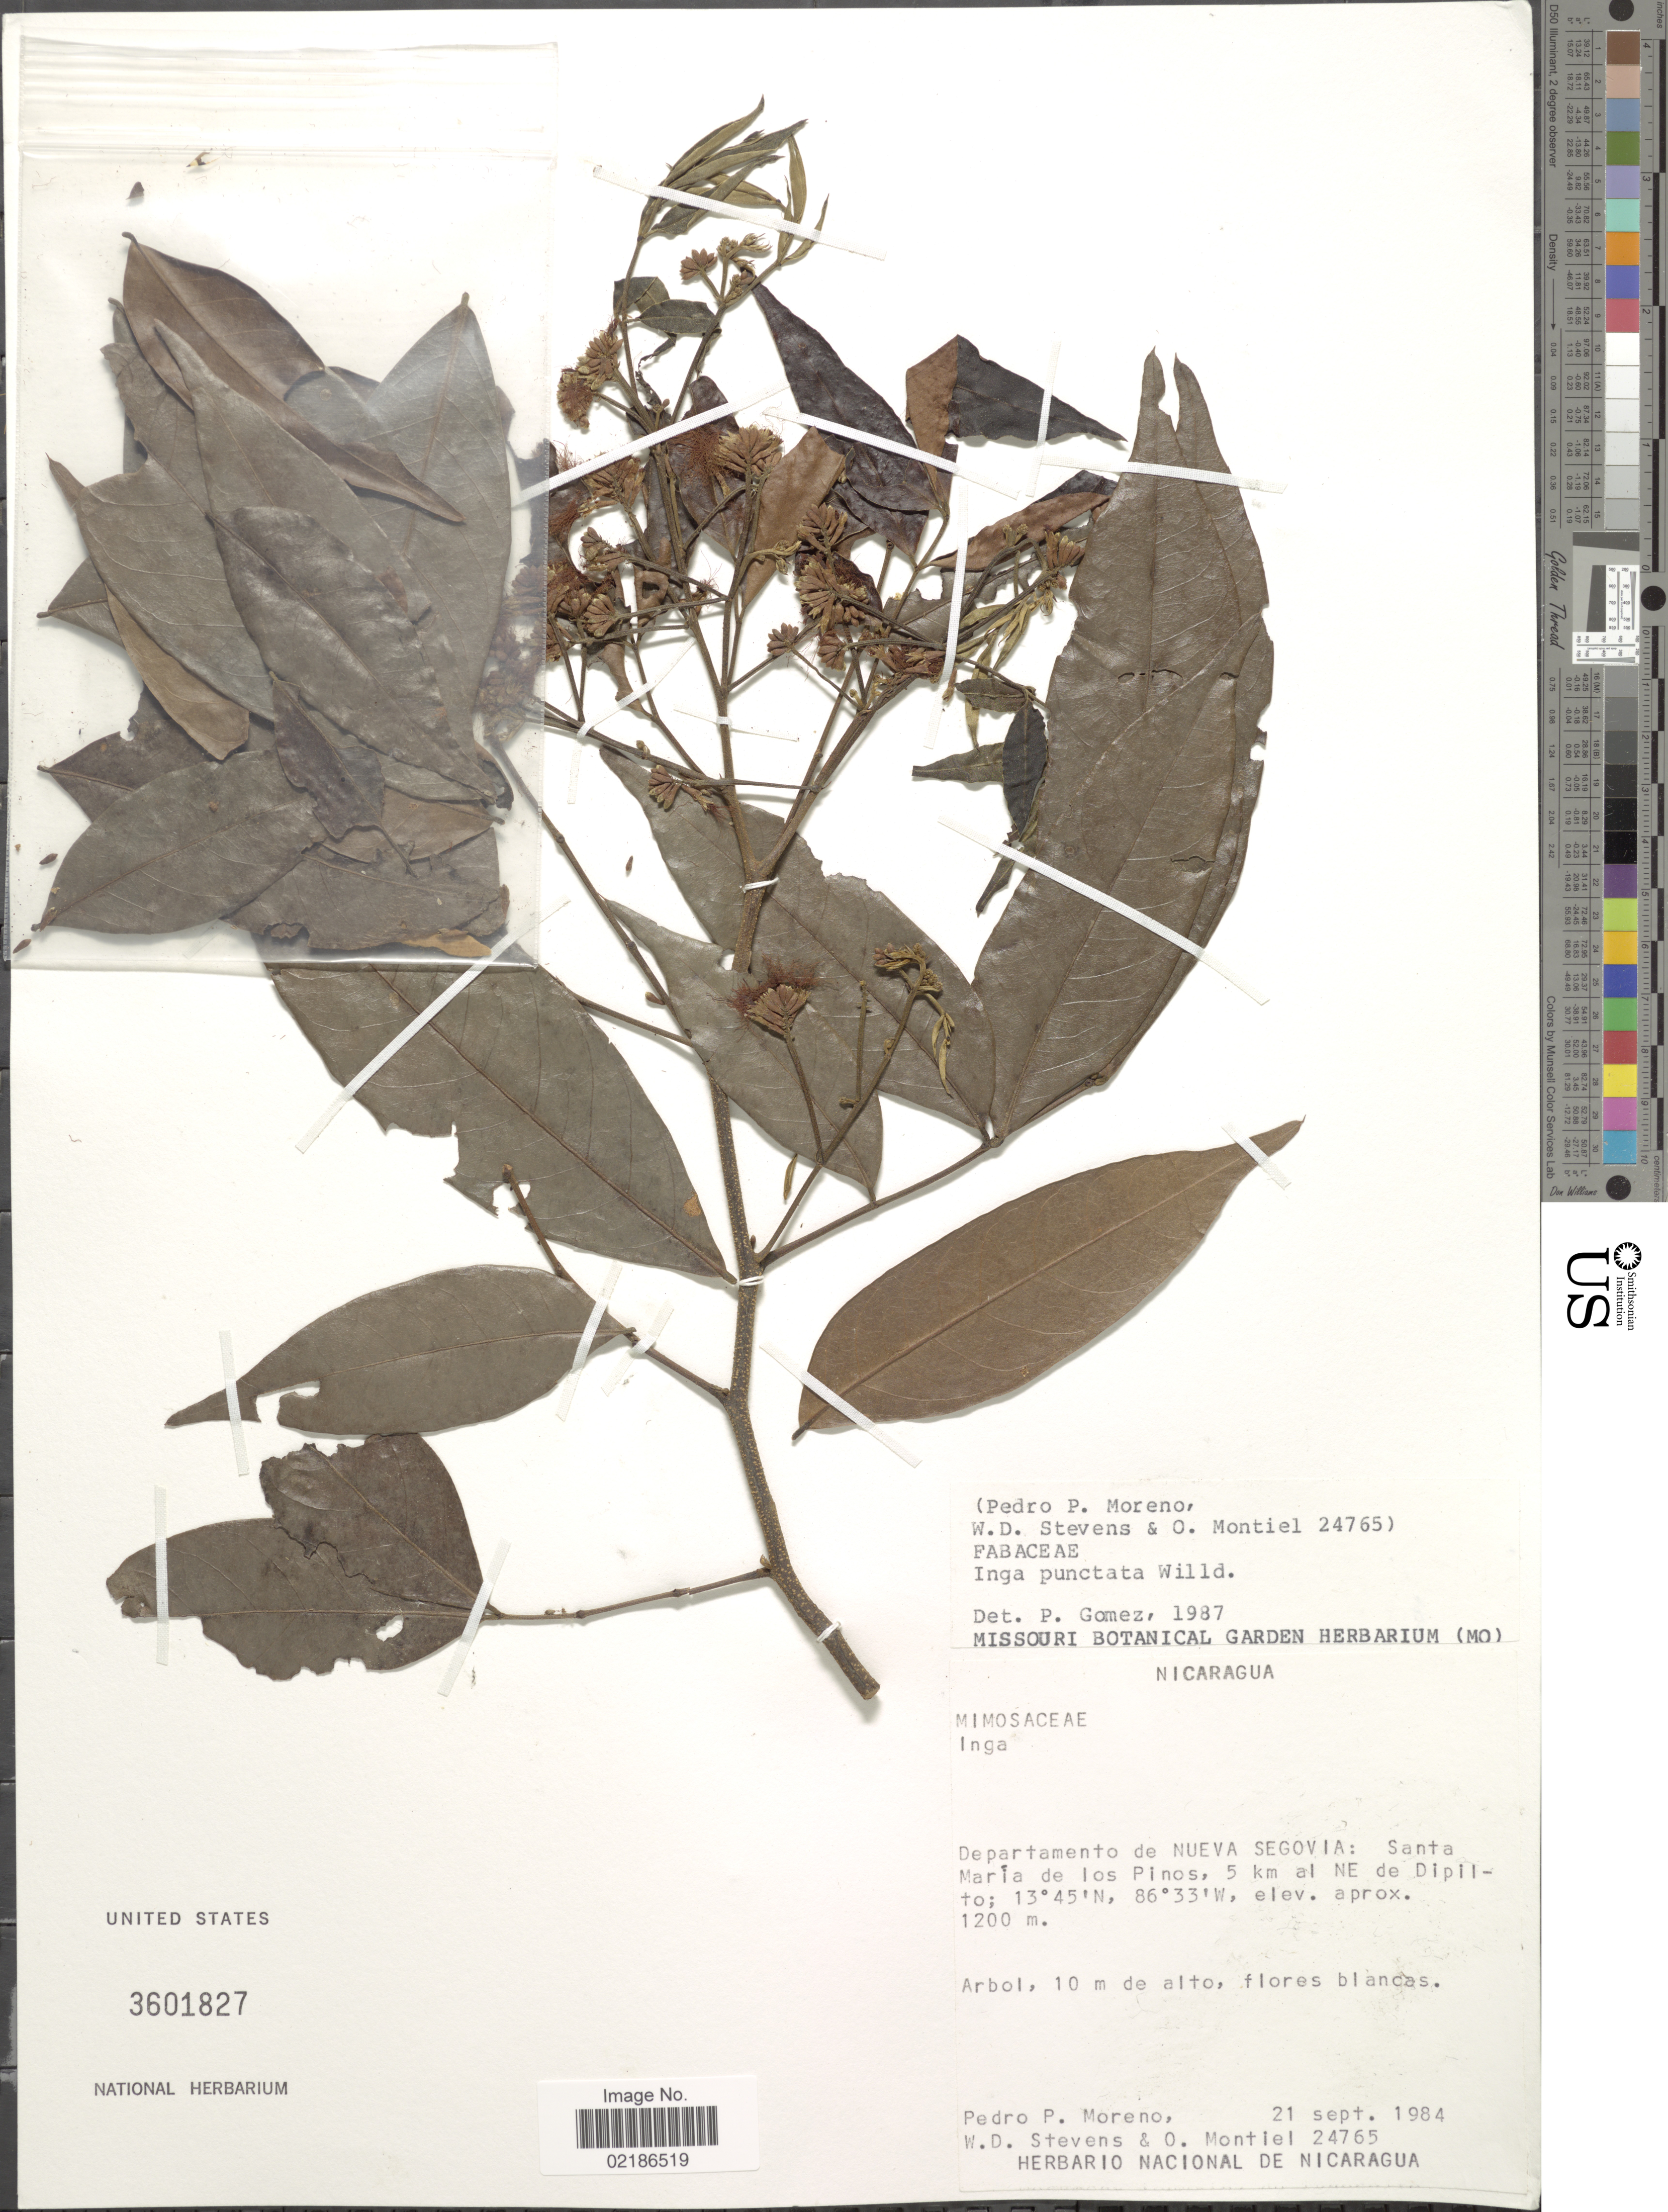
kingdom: Plantae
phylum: Tracheophyta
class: Magnoliopsida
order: Fabales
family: Fabaceae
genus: Inga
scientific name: Inga punctata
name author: Willd.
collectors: P. Moreno, W. D. Stevens & O. Montiel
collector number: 24765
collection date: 1984-09-21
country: Nicaragua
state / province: Nueva Segovia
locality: Santa Maria de los Pinos, 5 km al NE de Dipilto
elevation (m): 1200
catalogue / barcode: US 3601827